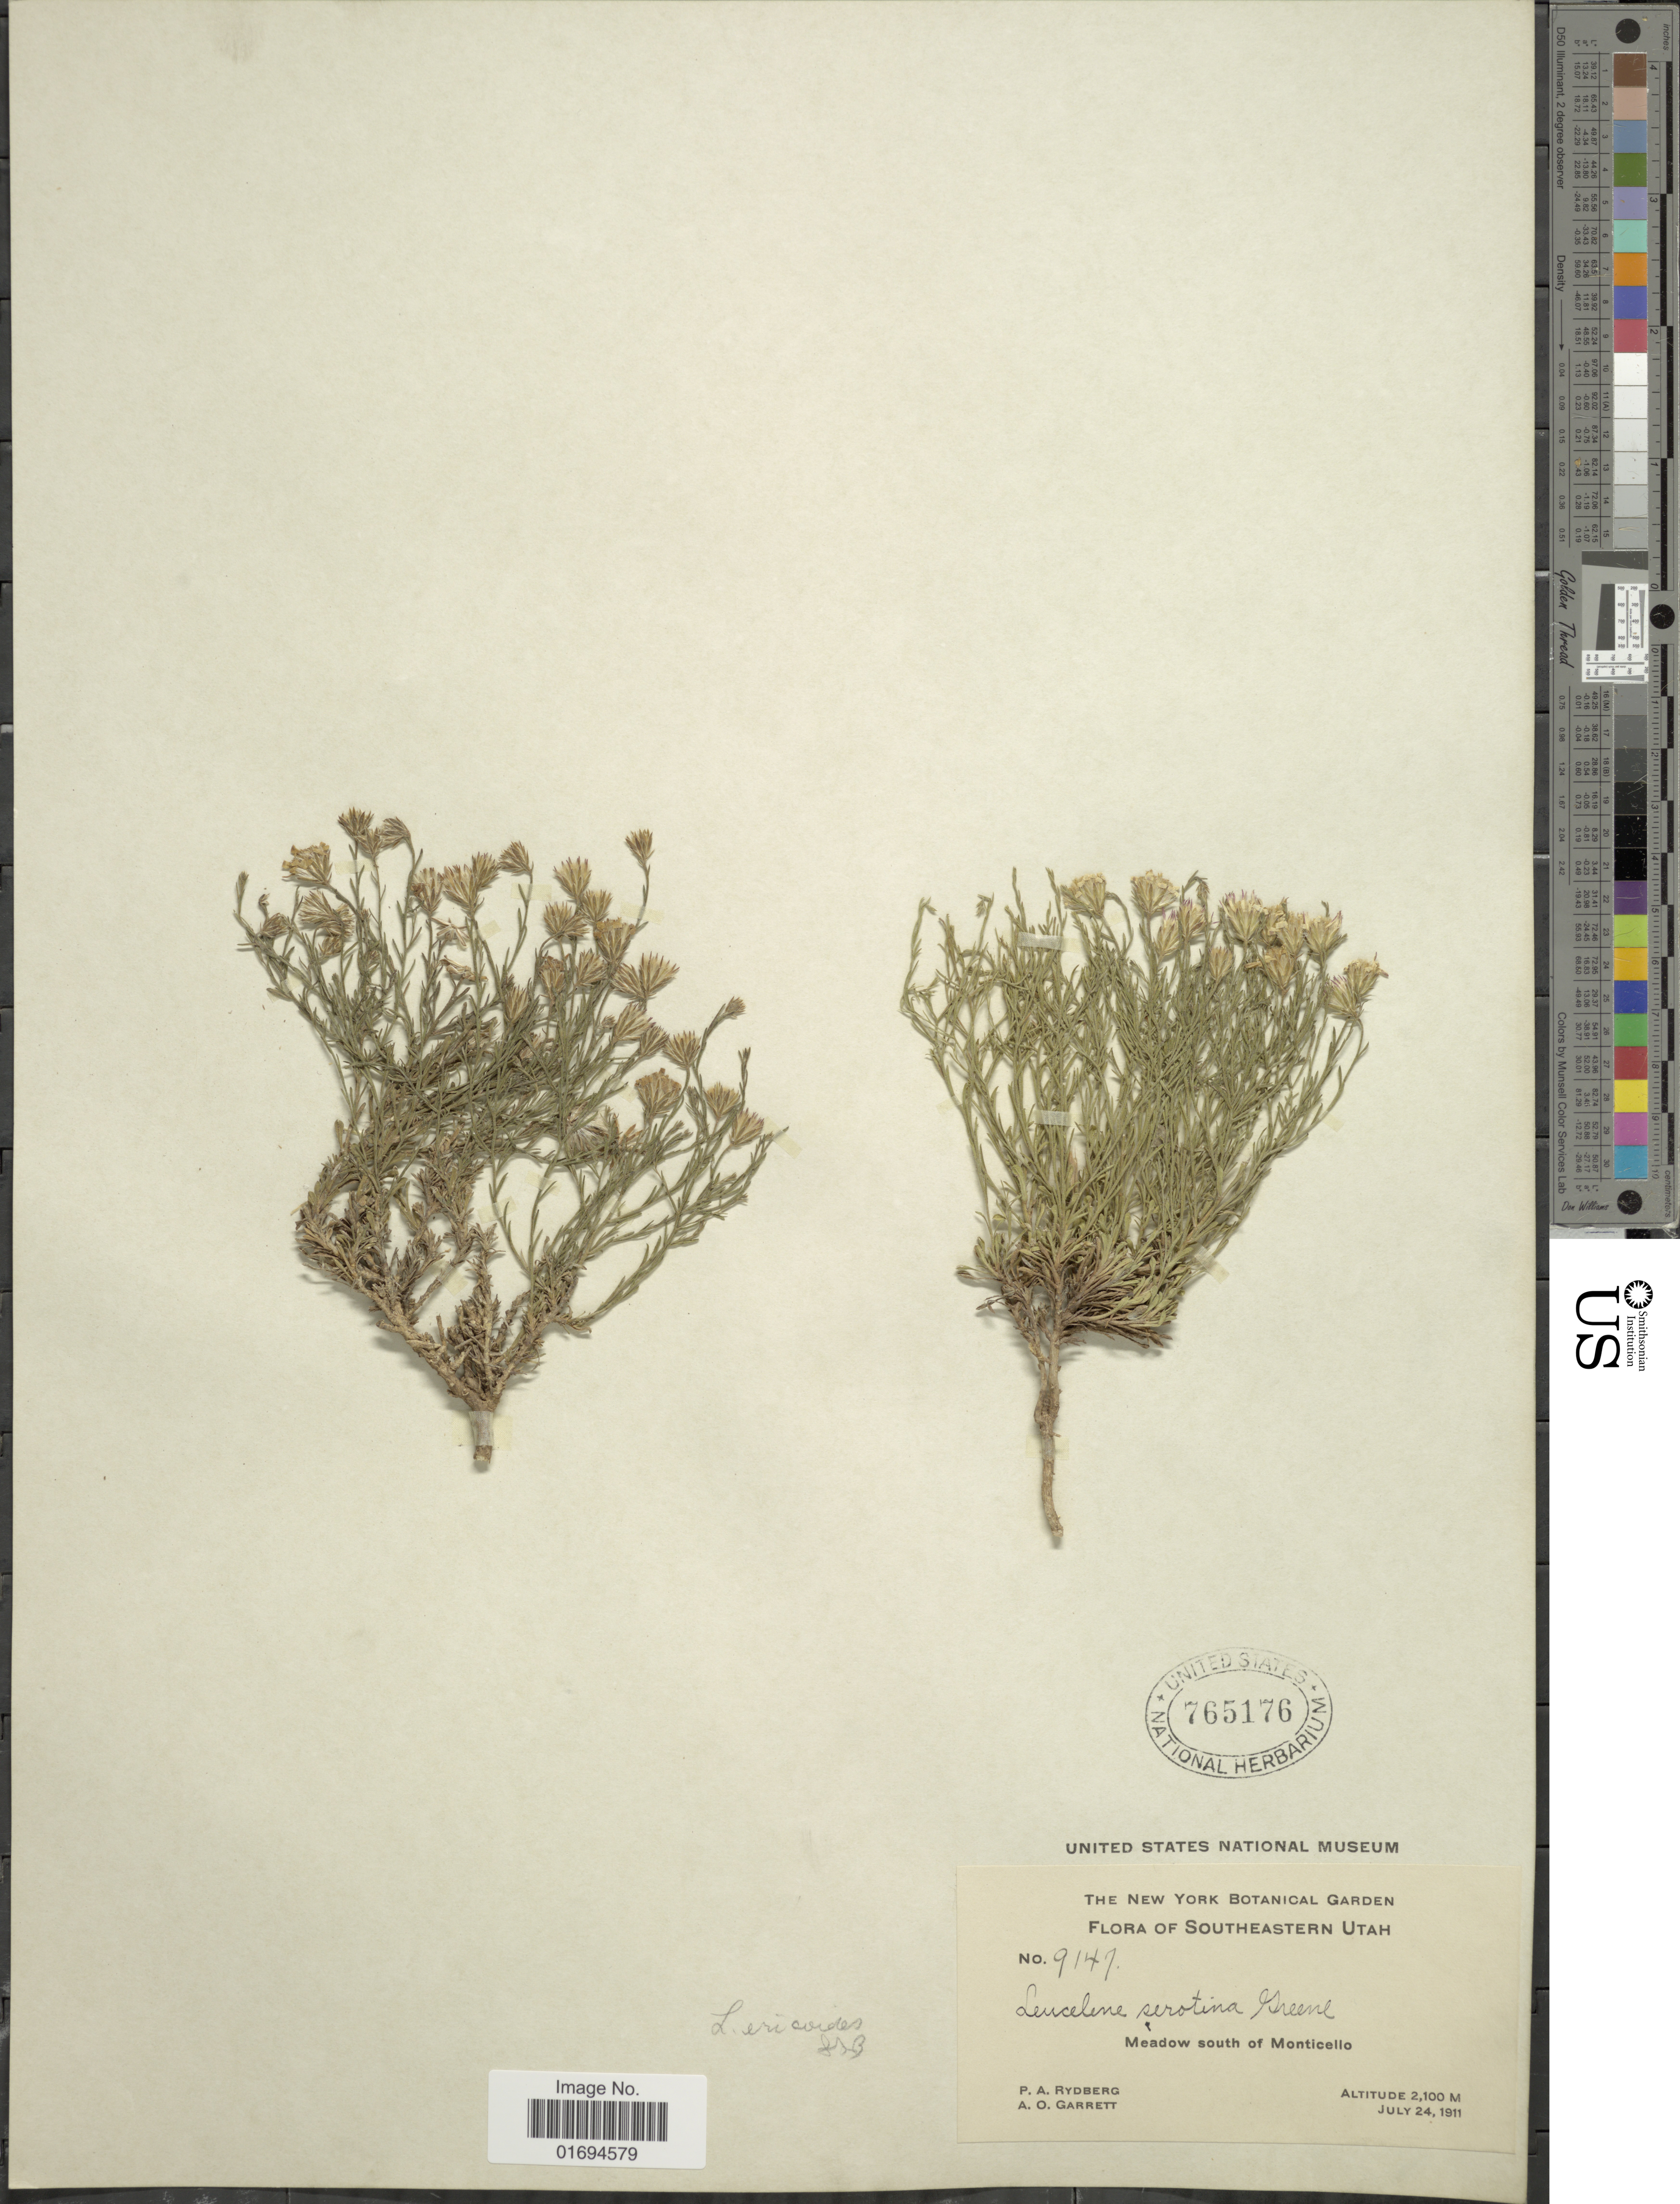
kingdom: Plantae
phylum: Tracheophyta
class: Magnoliopsida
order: Asterales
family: Asteraceae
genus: Chaetopappa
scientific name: Chaetopappa ericoides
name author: (Torr.) G.L. Nesom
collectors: P. A. Rydberg & A. O. Garrett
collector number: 9147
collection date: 1911-07-24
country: United States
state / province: Utah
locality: Southeastern Utah, Meadow south of Monticello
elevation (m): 2100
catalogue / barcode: US 765176